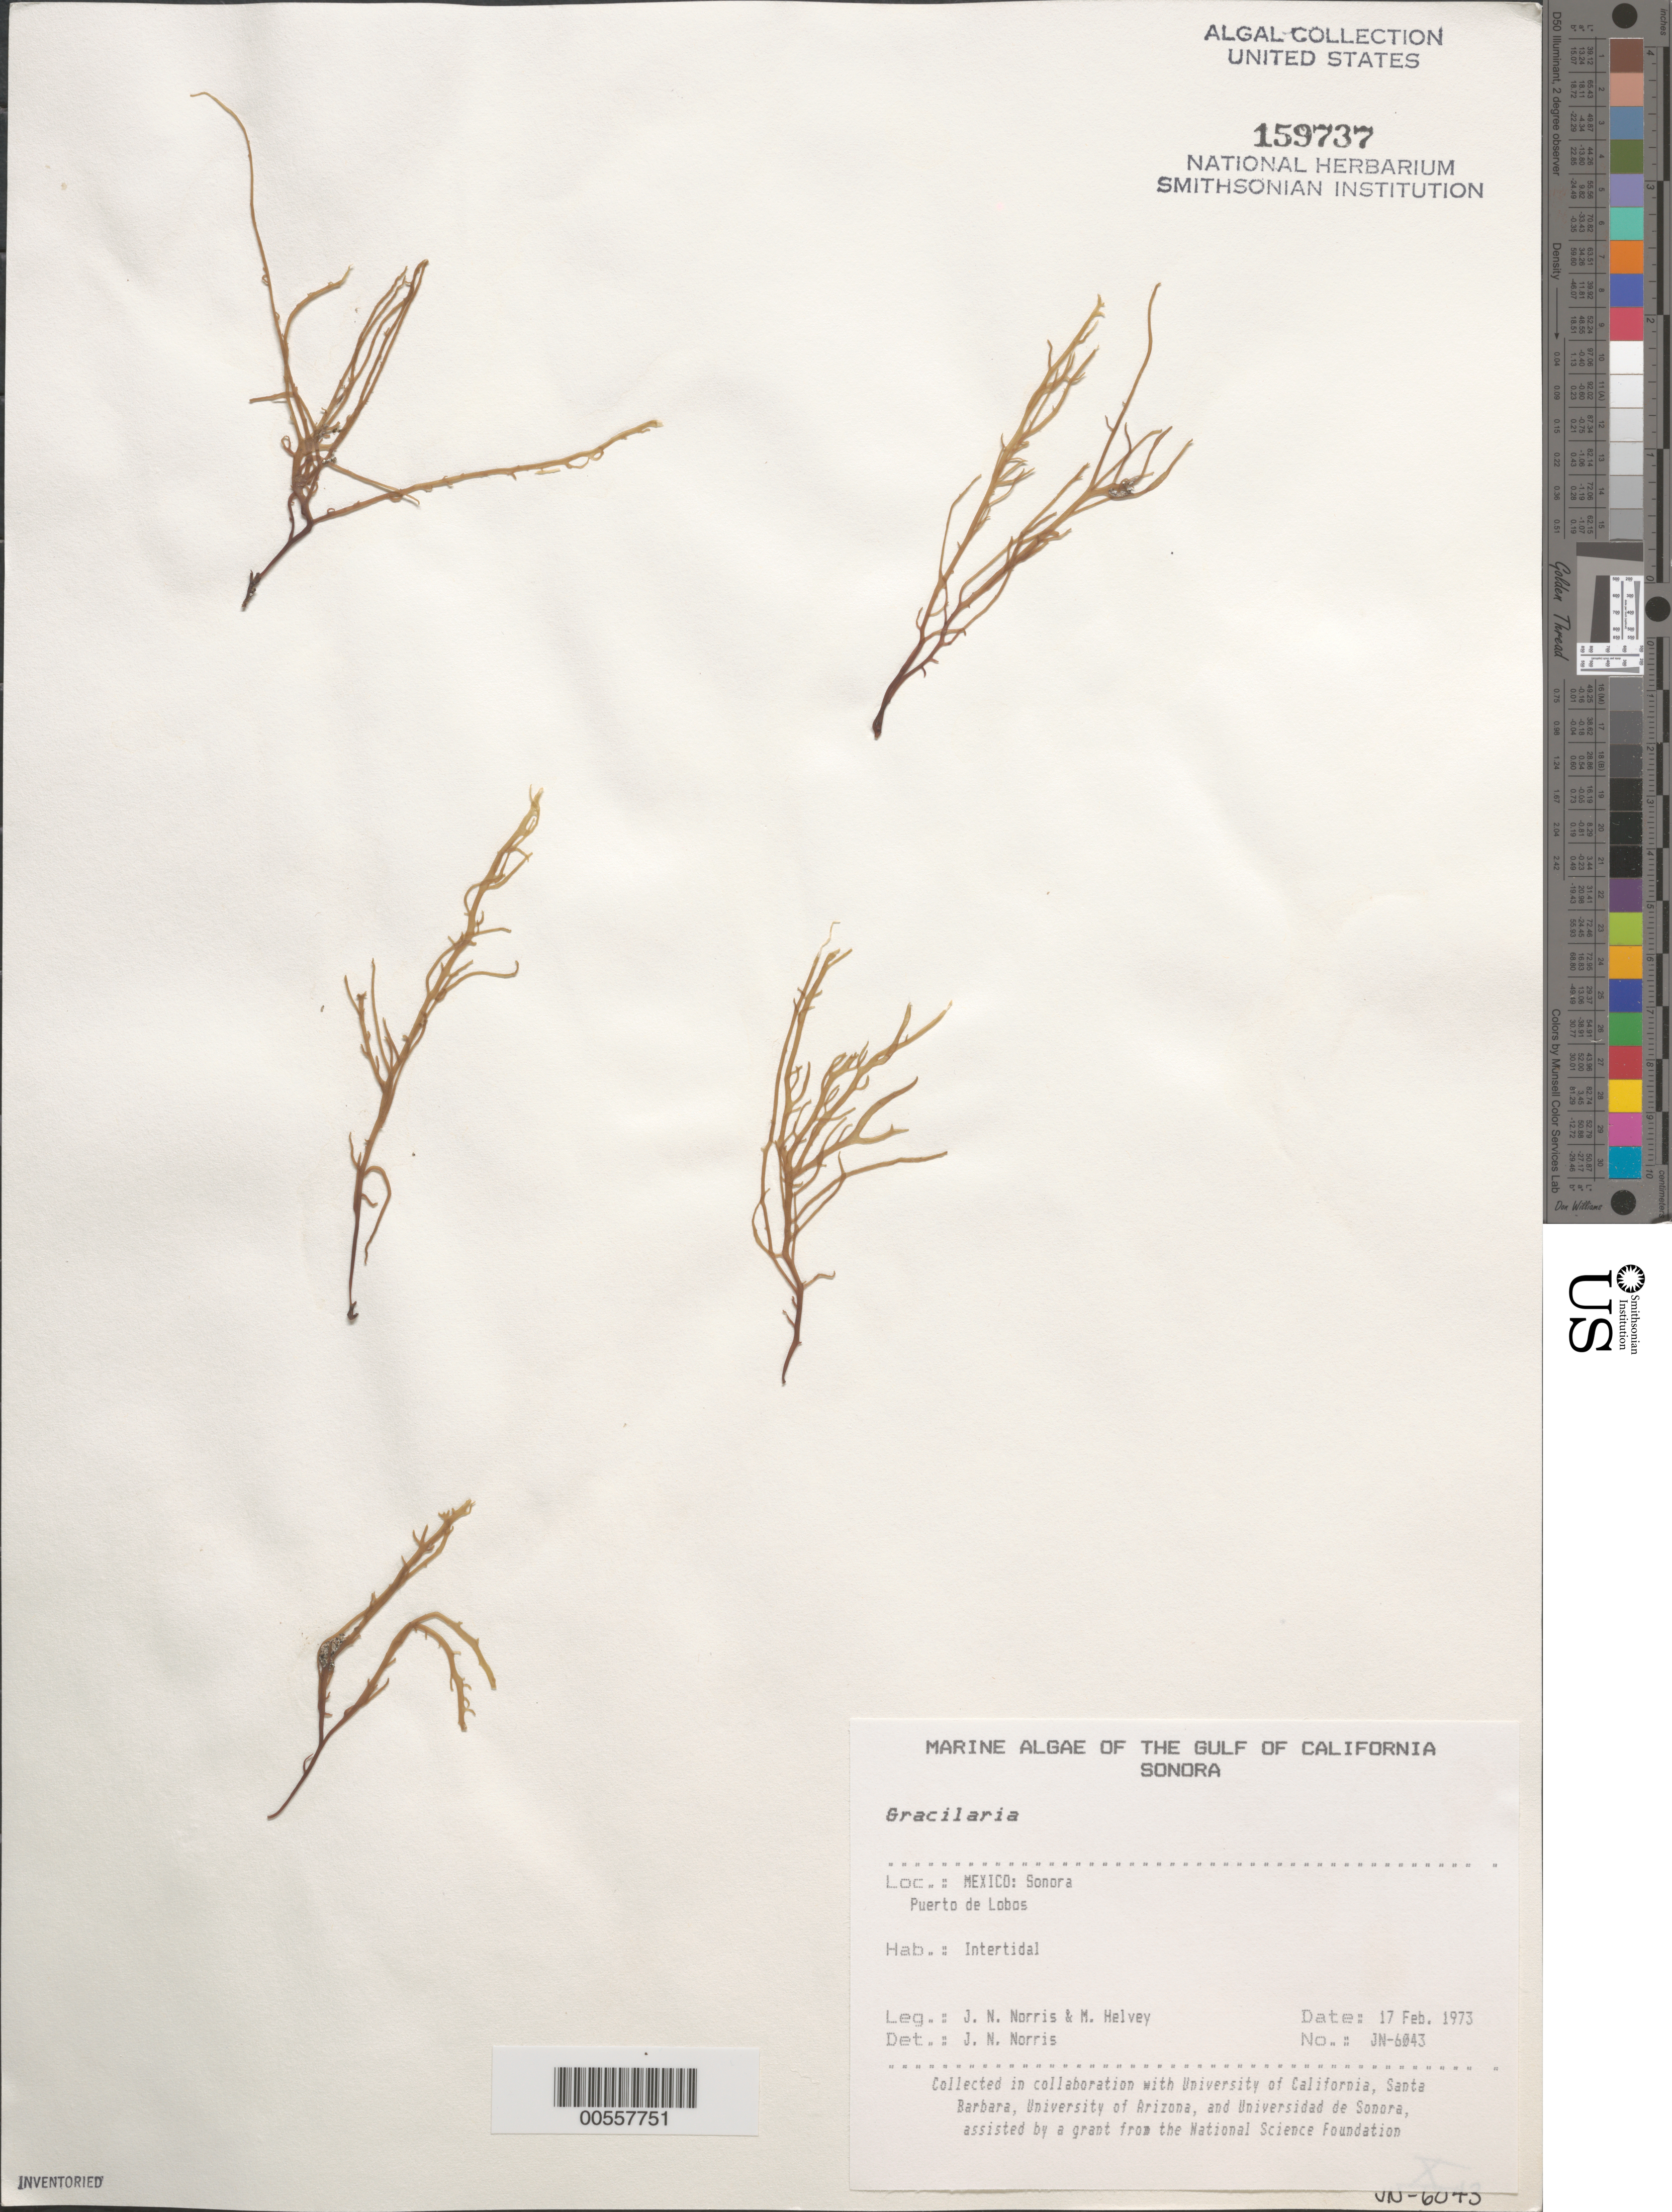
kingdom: Plantae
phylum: Rhodophyta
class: Florideophyceae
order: Gracilariales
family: Gracilariaceae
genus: Gracilaria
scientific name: Gracilaria sp.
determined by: Norris, James N.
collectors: J. N. Norris & M. Helvey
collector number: JN-6043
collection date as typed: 17 Feb 1973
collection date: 1973-02-17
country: Mexico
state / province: Sonora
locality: Puerto de Lobos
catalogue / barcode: US 159737